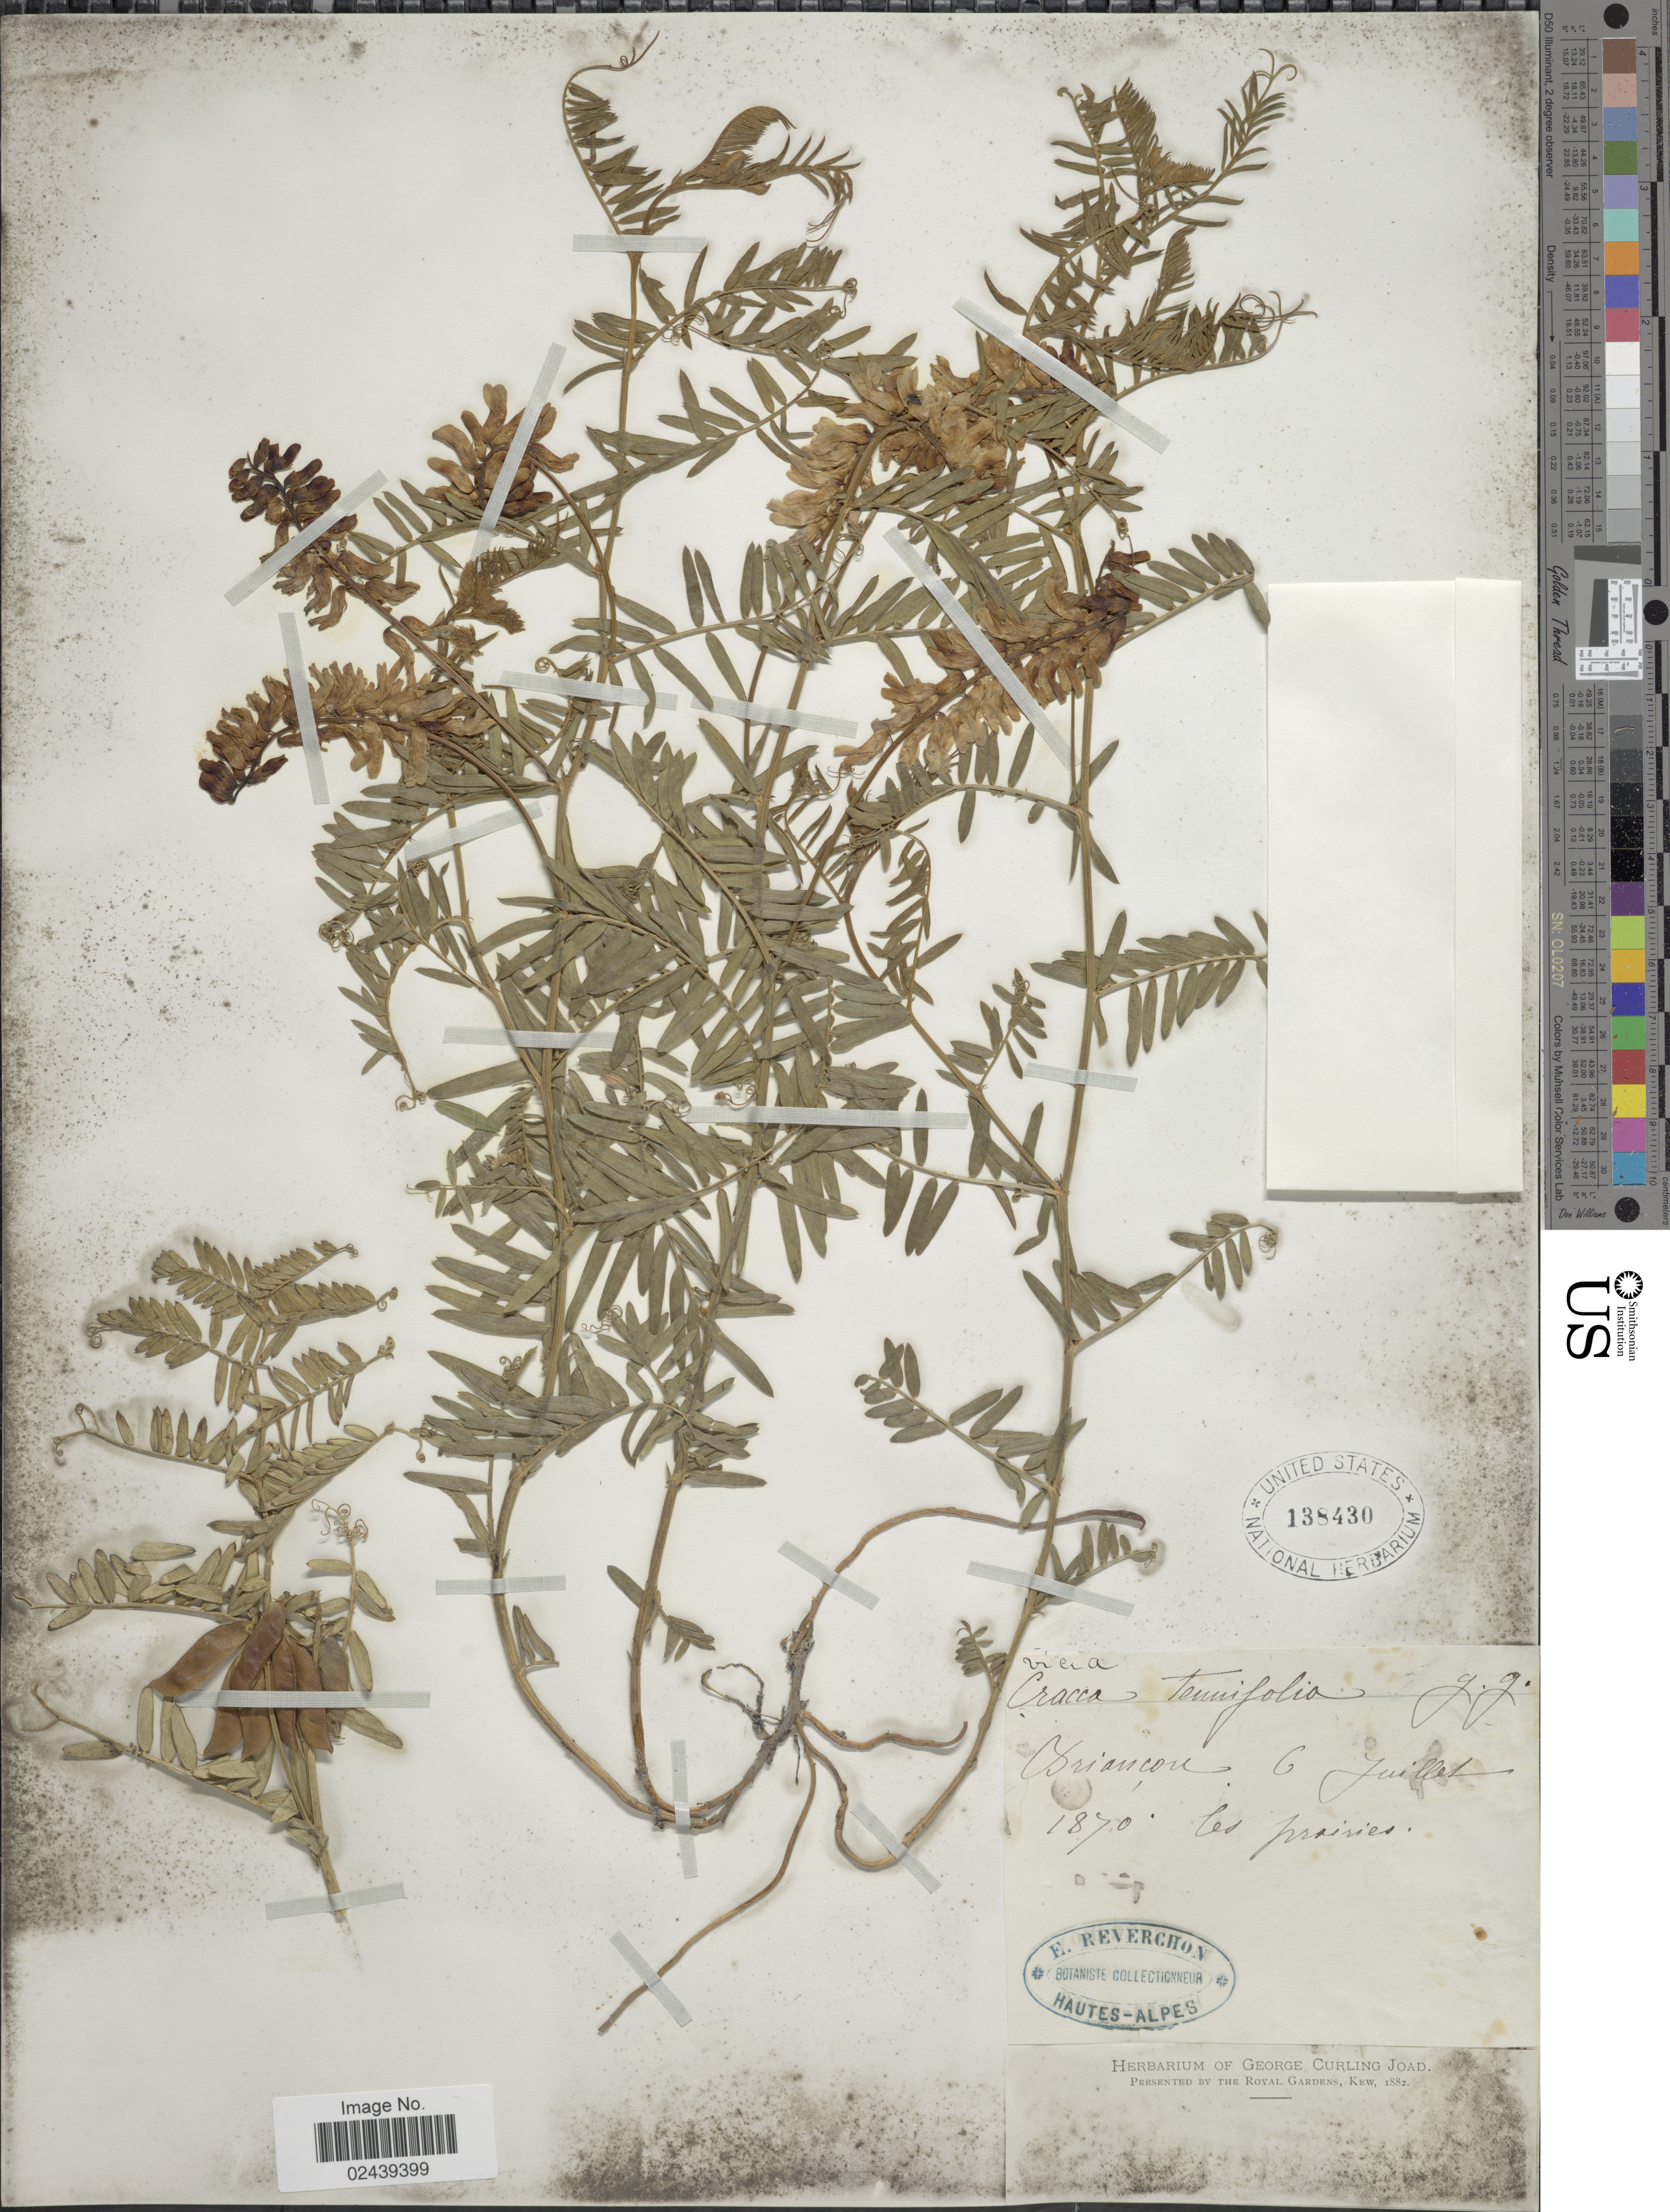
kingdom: Plantae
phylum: Tracheophyta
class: Magnoliopsida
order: Fabales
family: Fabaceae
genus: Vicia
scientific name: Vicia tenuifolia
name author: Ten.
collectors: E. Reverchon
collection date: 1870-07-06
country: France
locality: Briancon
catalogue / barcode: US 138430